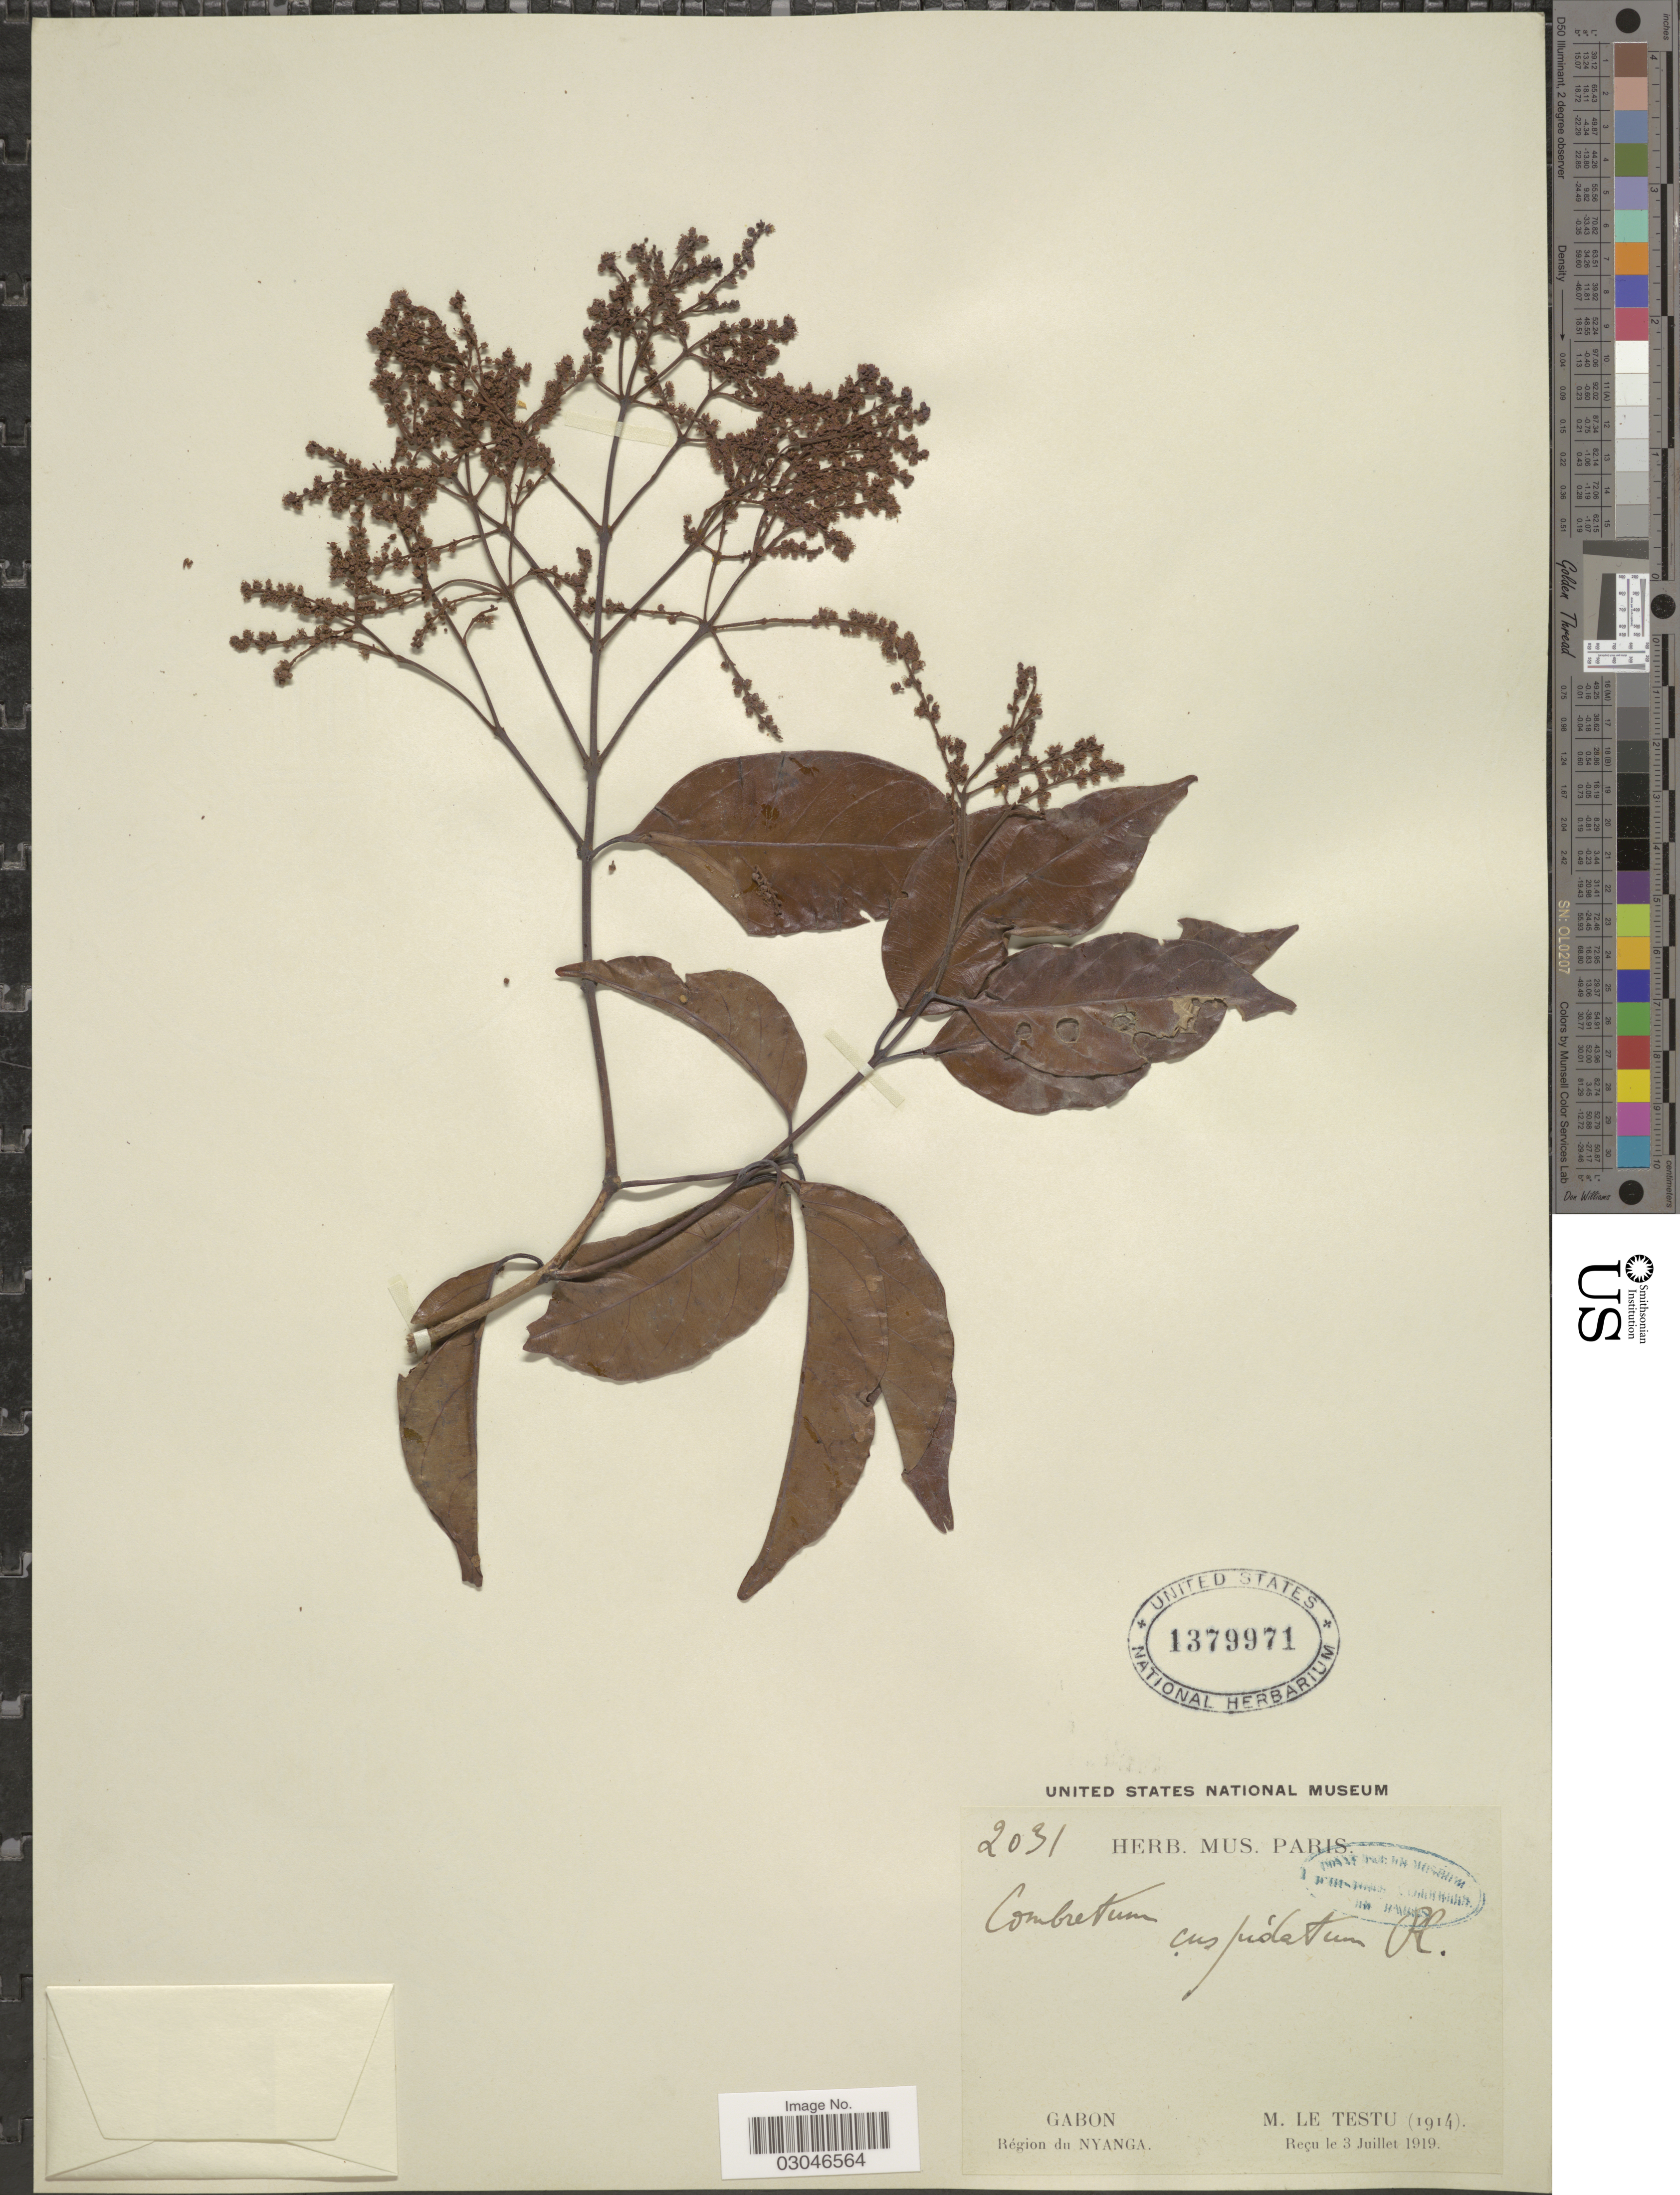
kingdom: Plantae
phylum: Tracheophyta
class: Magnoliopsida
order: Myrtales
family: Combretaceae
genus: Combretum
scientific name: Combretum cuspidatum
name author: Planch. ex Benth.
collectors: M. Le Testu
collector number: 2031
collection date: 1914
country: Gabon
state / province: Nyanga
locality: Région de Nyanga.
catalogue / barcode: US 1379971